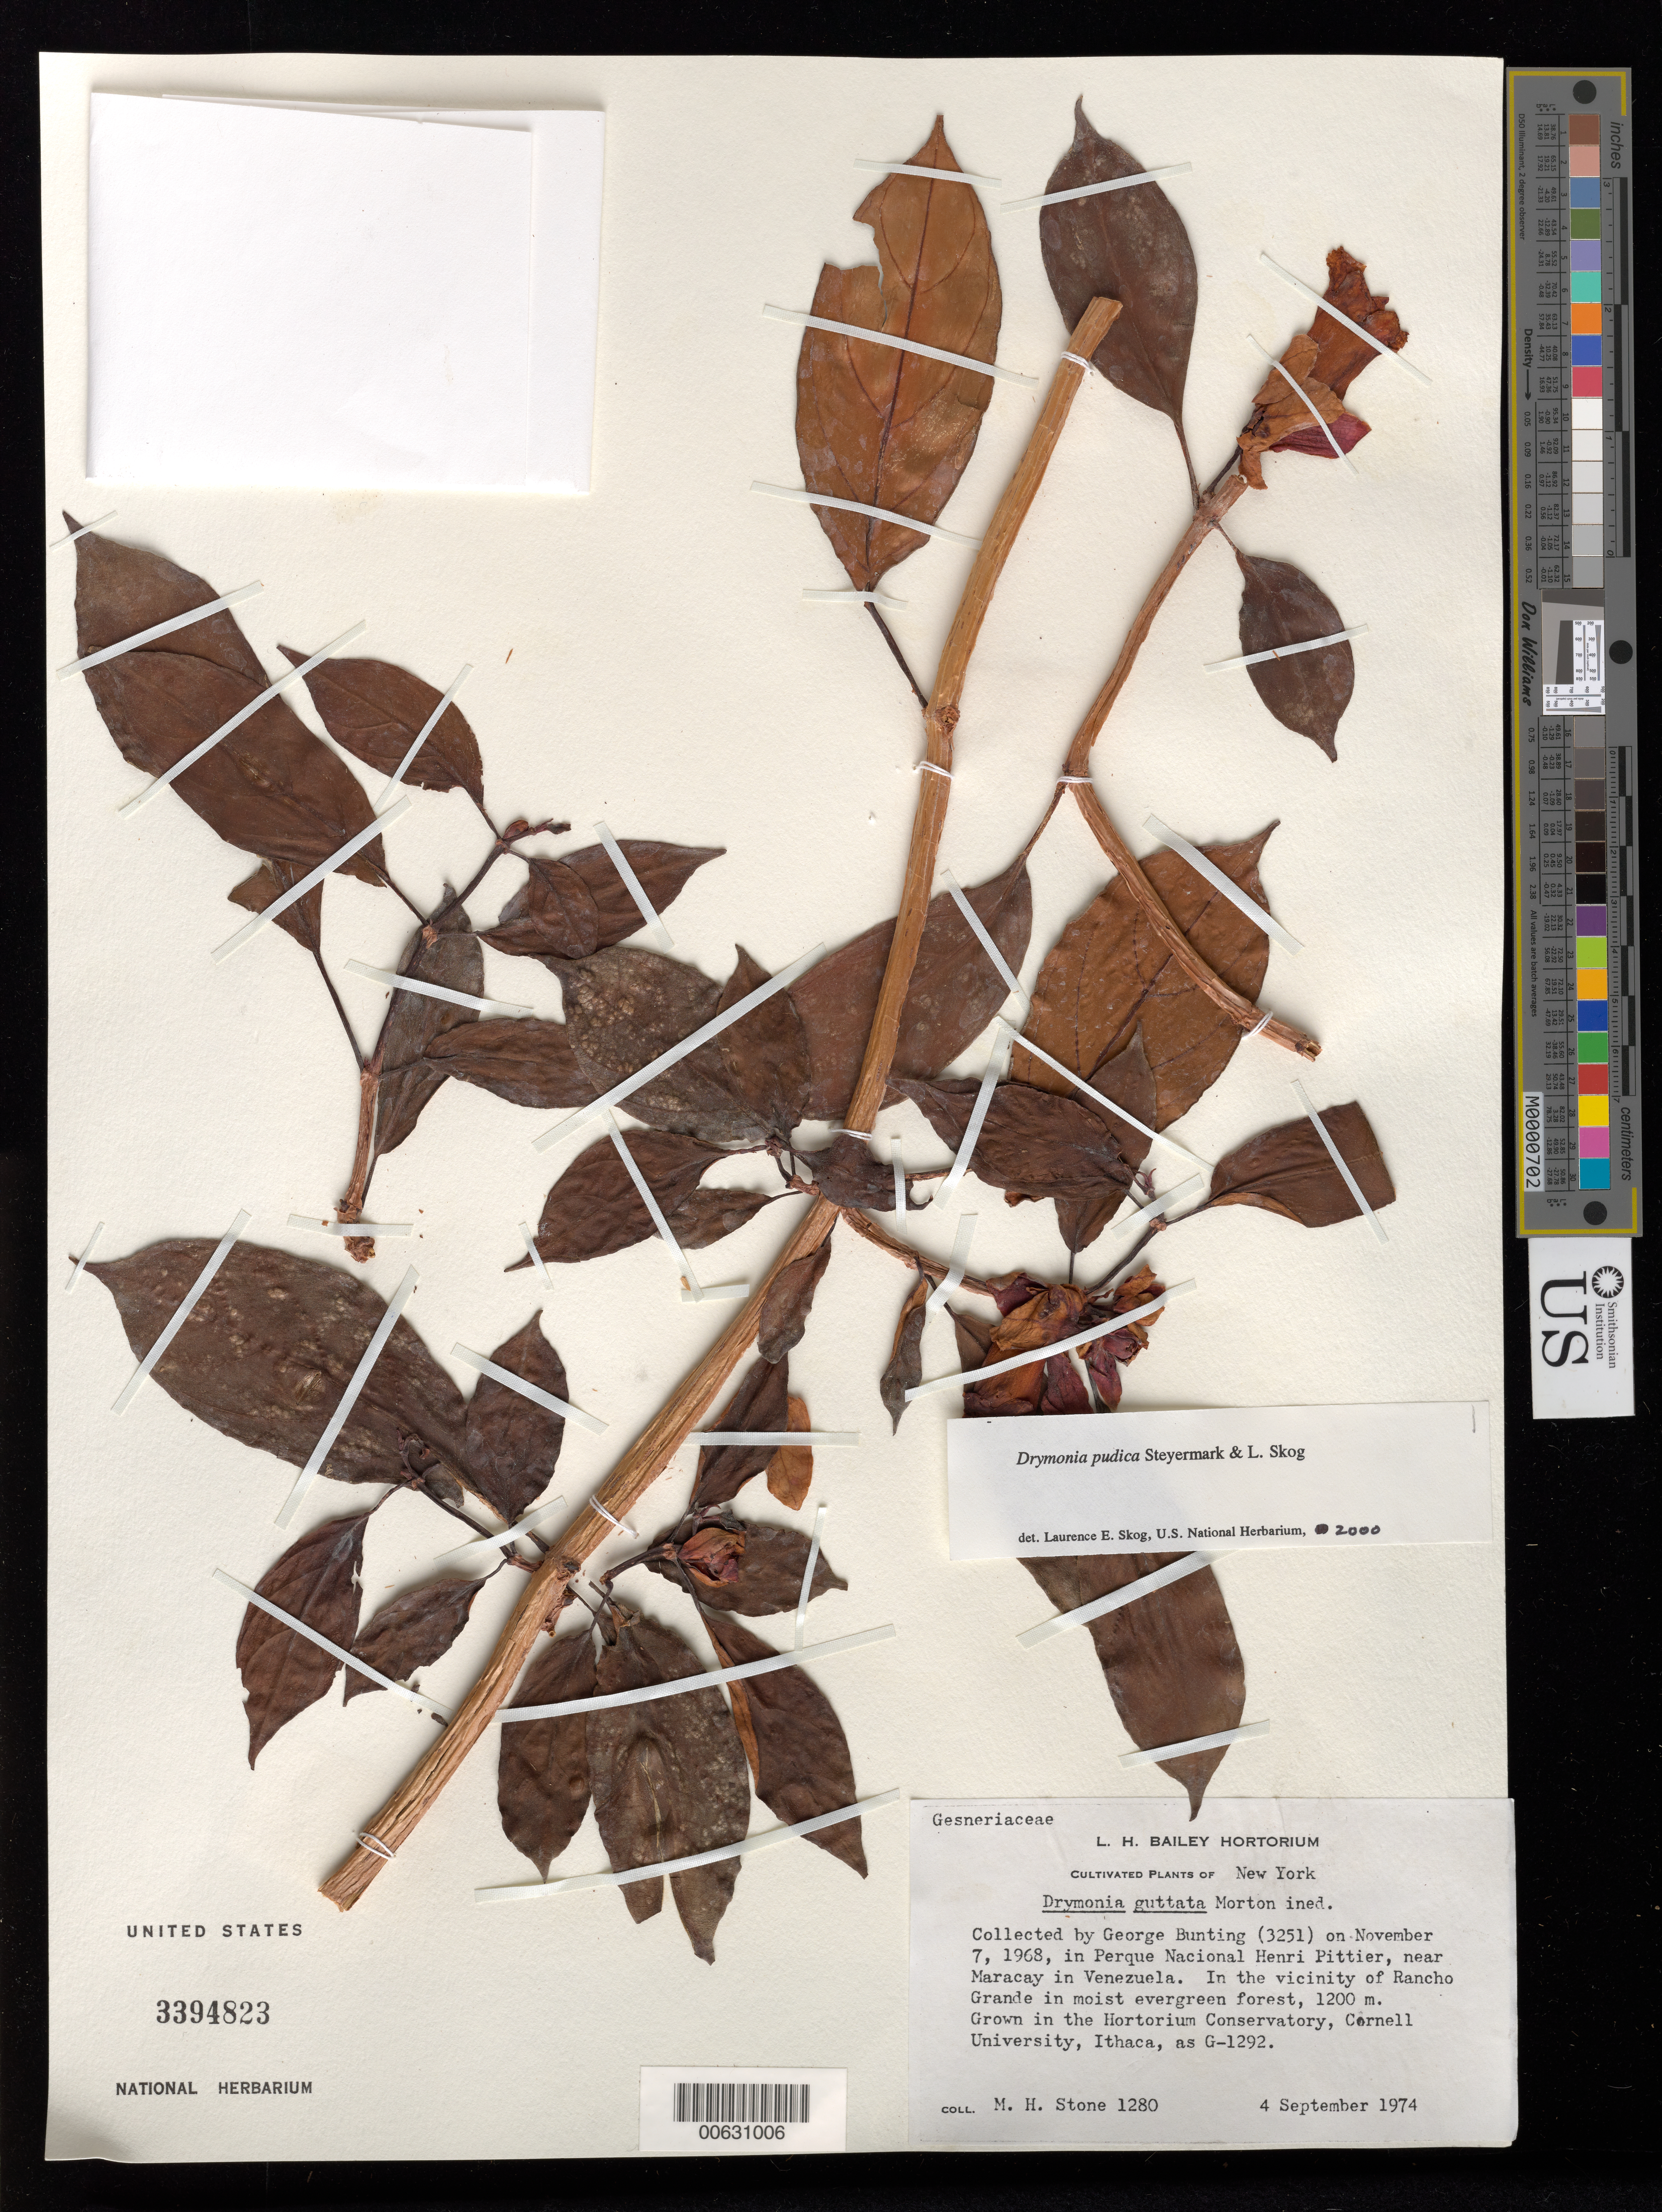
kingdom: Plantae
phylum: Tracheophyta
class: Magnoliopsida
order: Lamiales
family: Gesneriaceae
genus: Drymonia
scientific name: Drymonia pudica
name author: L.E. Skog & Steyerm.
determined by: Skog, Laurence E.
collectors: M. Stone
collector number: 1280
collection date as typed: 04 Sep 1974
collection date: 1974-09-04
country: Venezuela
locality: Grown in the Hortorium Conservatory, Cornell University, Ithaca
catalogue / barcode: US 3394823